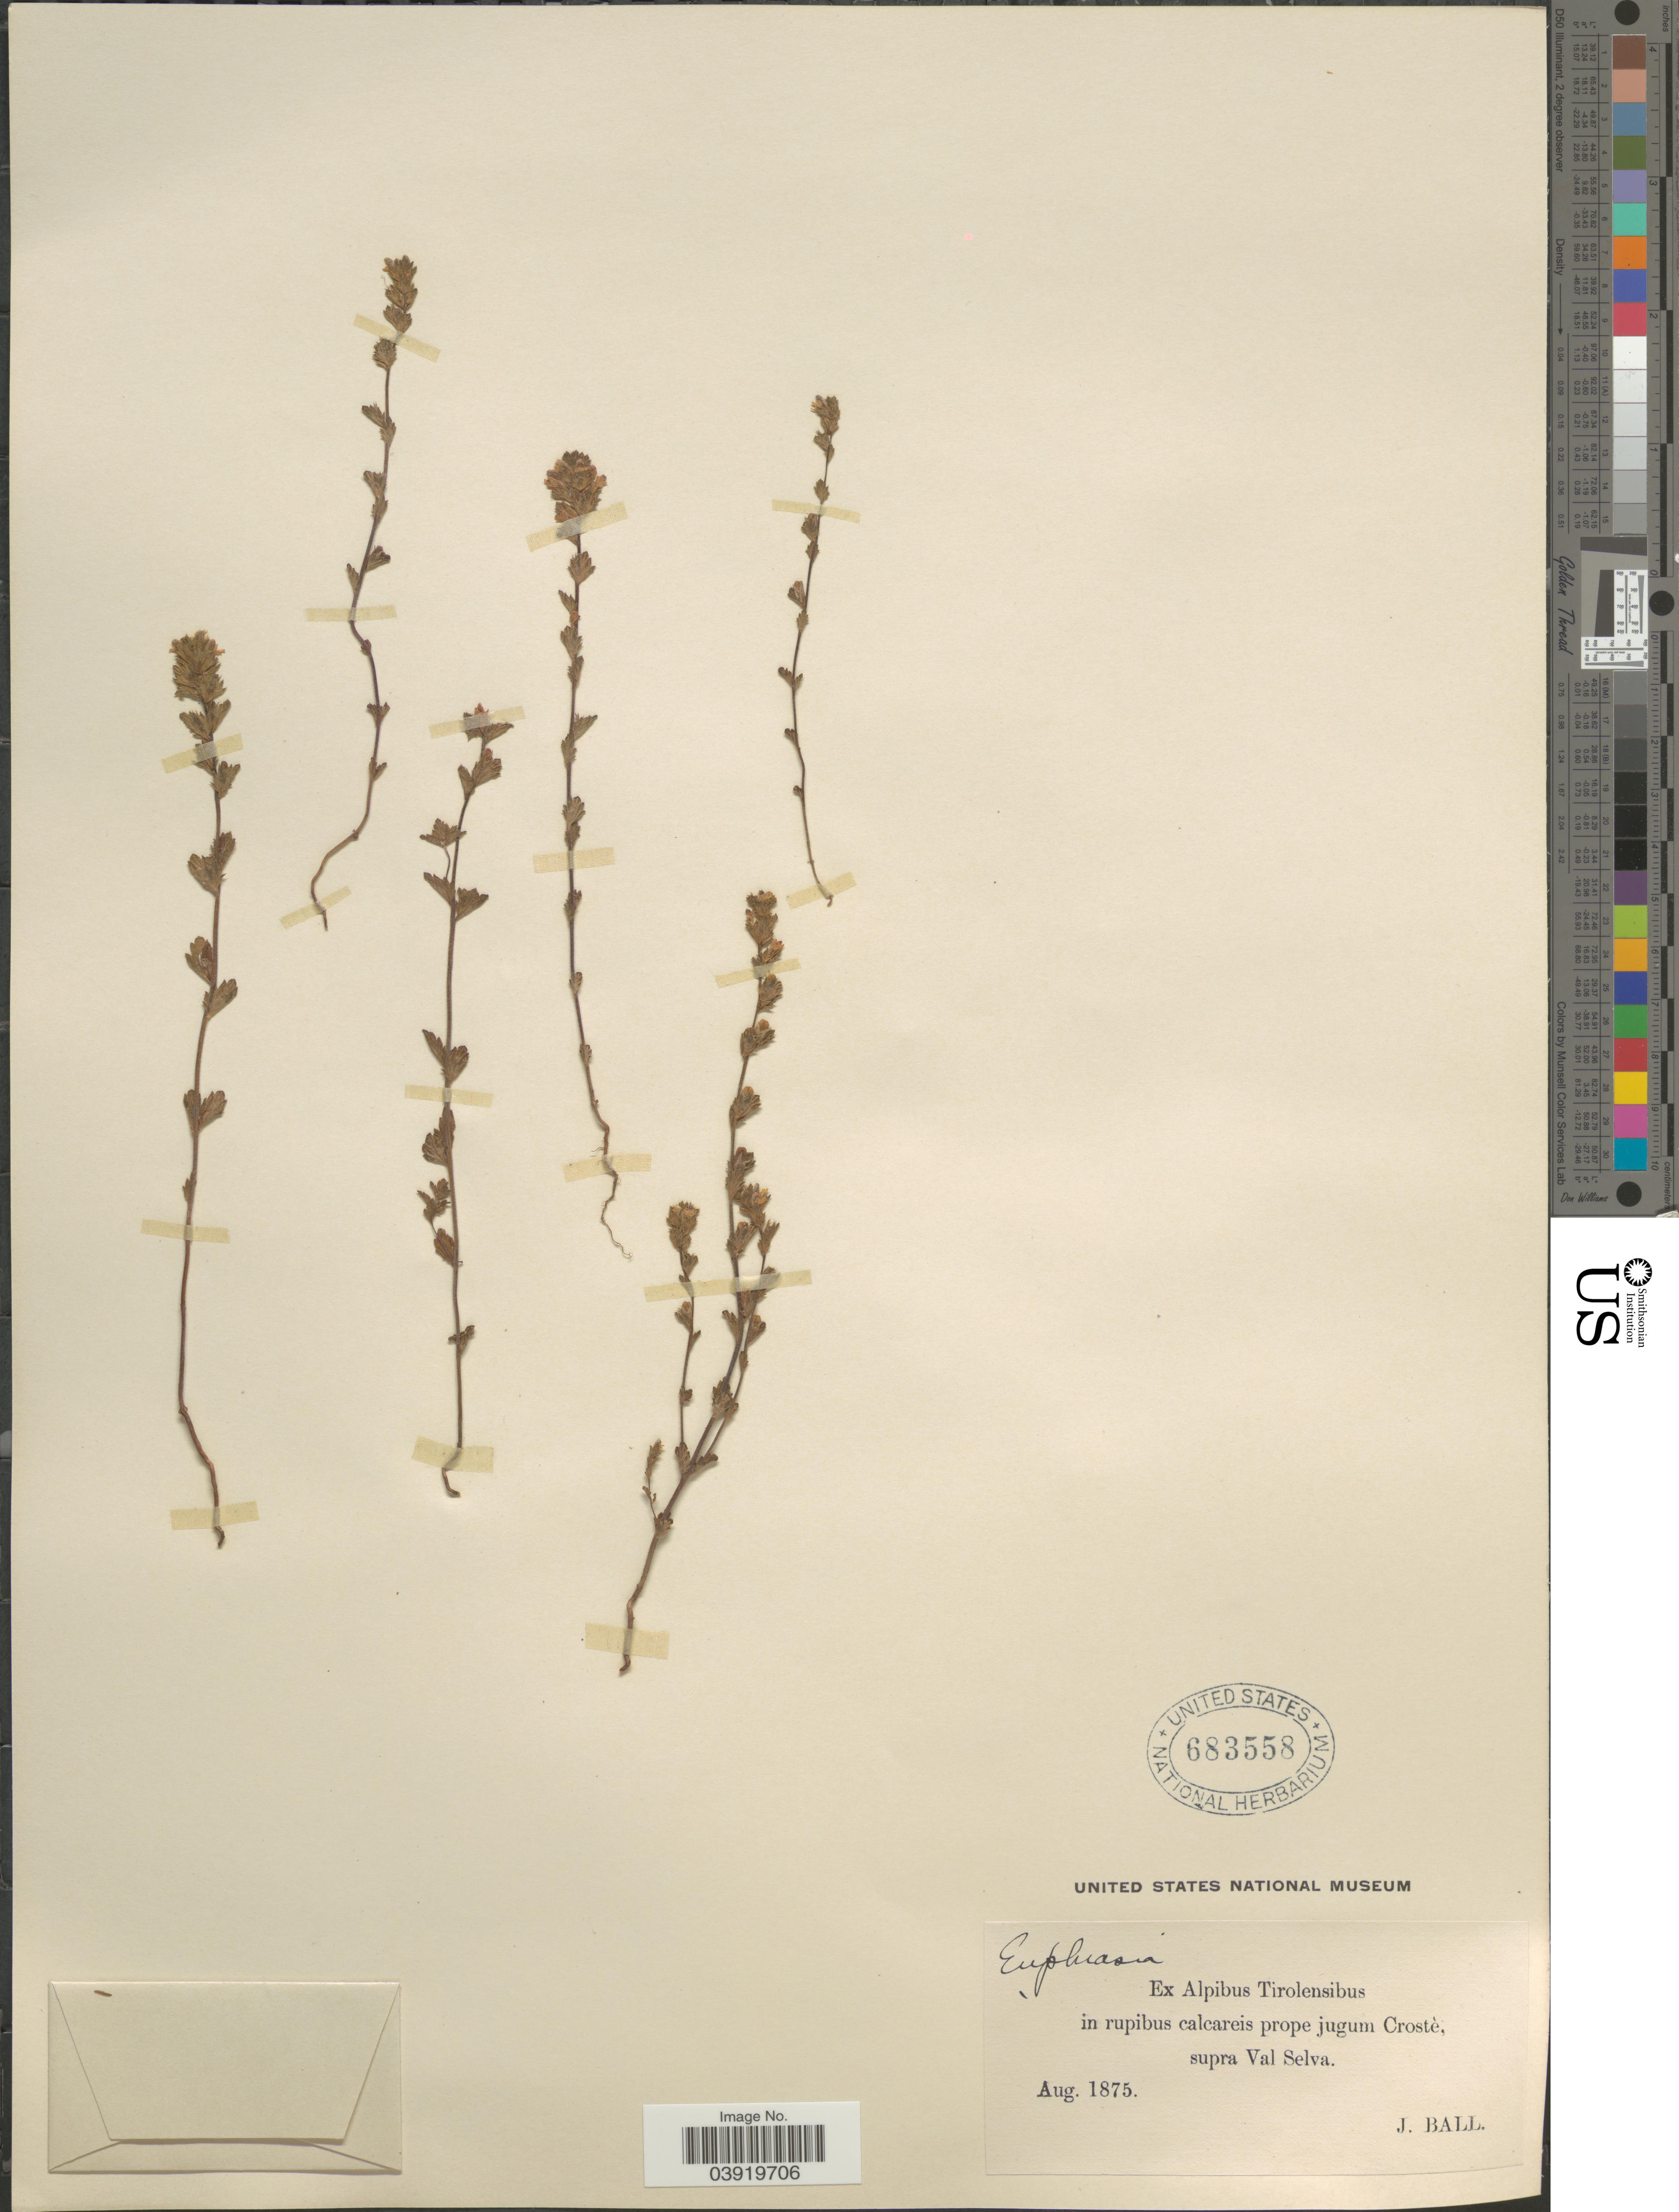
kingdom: Plantae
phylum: Tracheophyta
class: Magnoliopsida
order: Lamiales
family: Orobanchaceae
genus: Euphrasia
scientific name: Euphrasia sp.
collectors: J. Ball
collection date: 1875-08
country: Italy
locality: Ex Alpibus Tirolensibus in rupibus calcareis prope jugum Crostè, supra Val Selva.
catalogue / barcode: US 683558